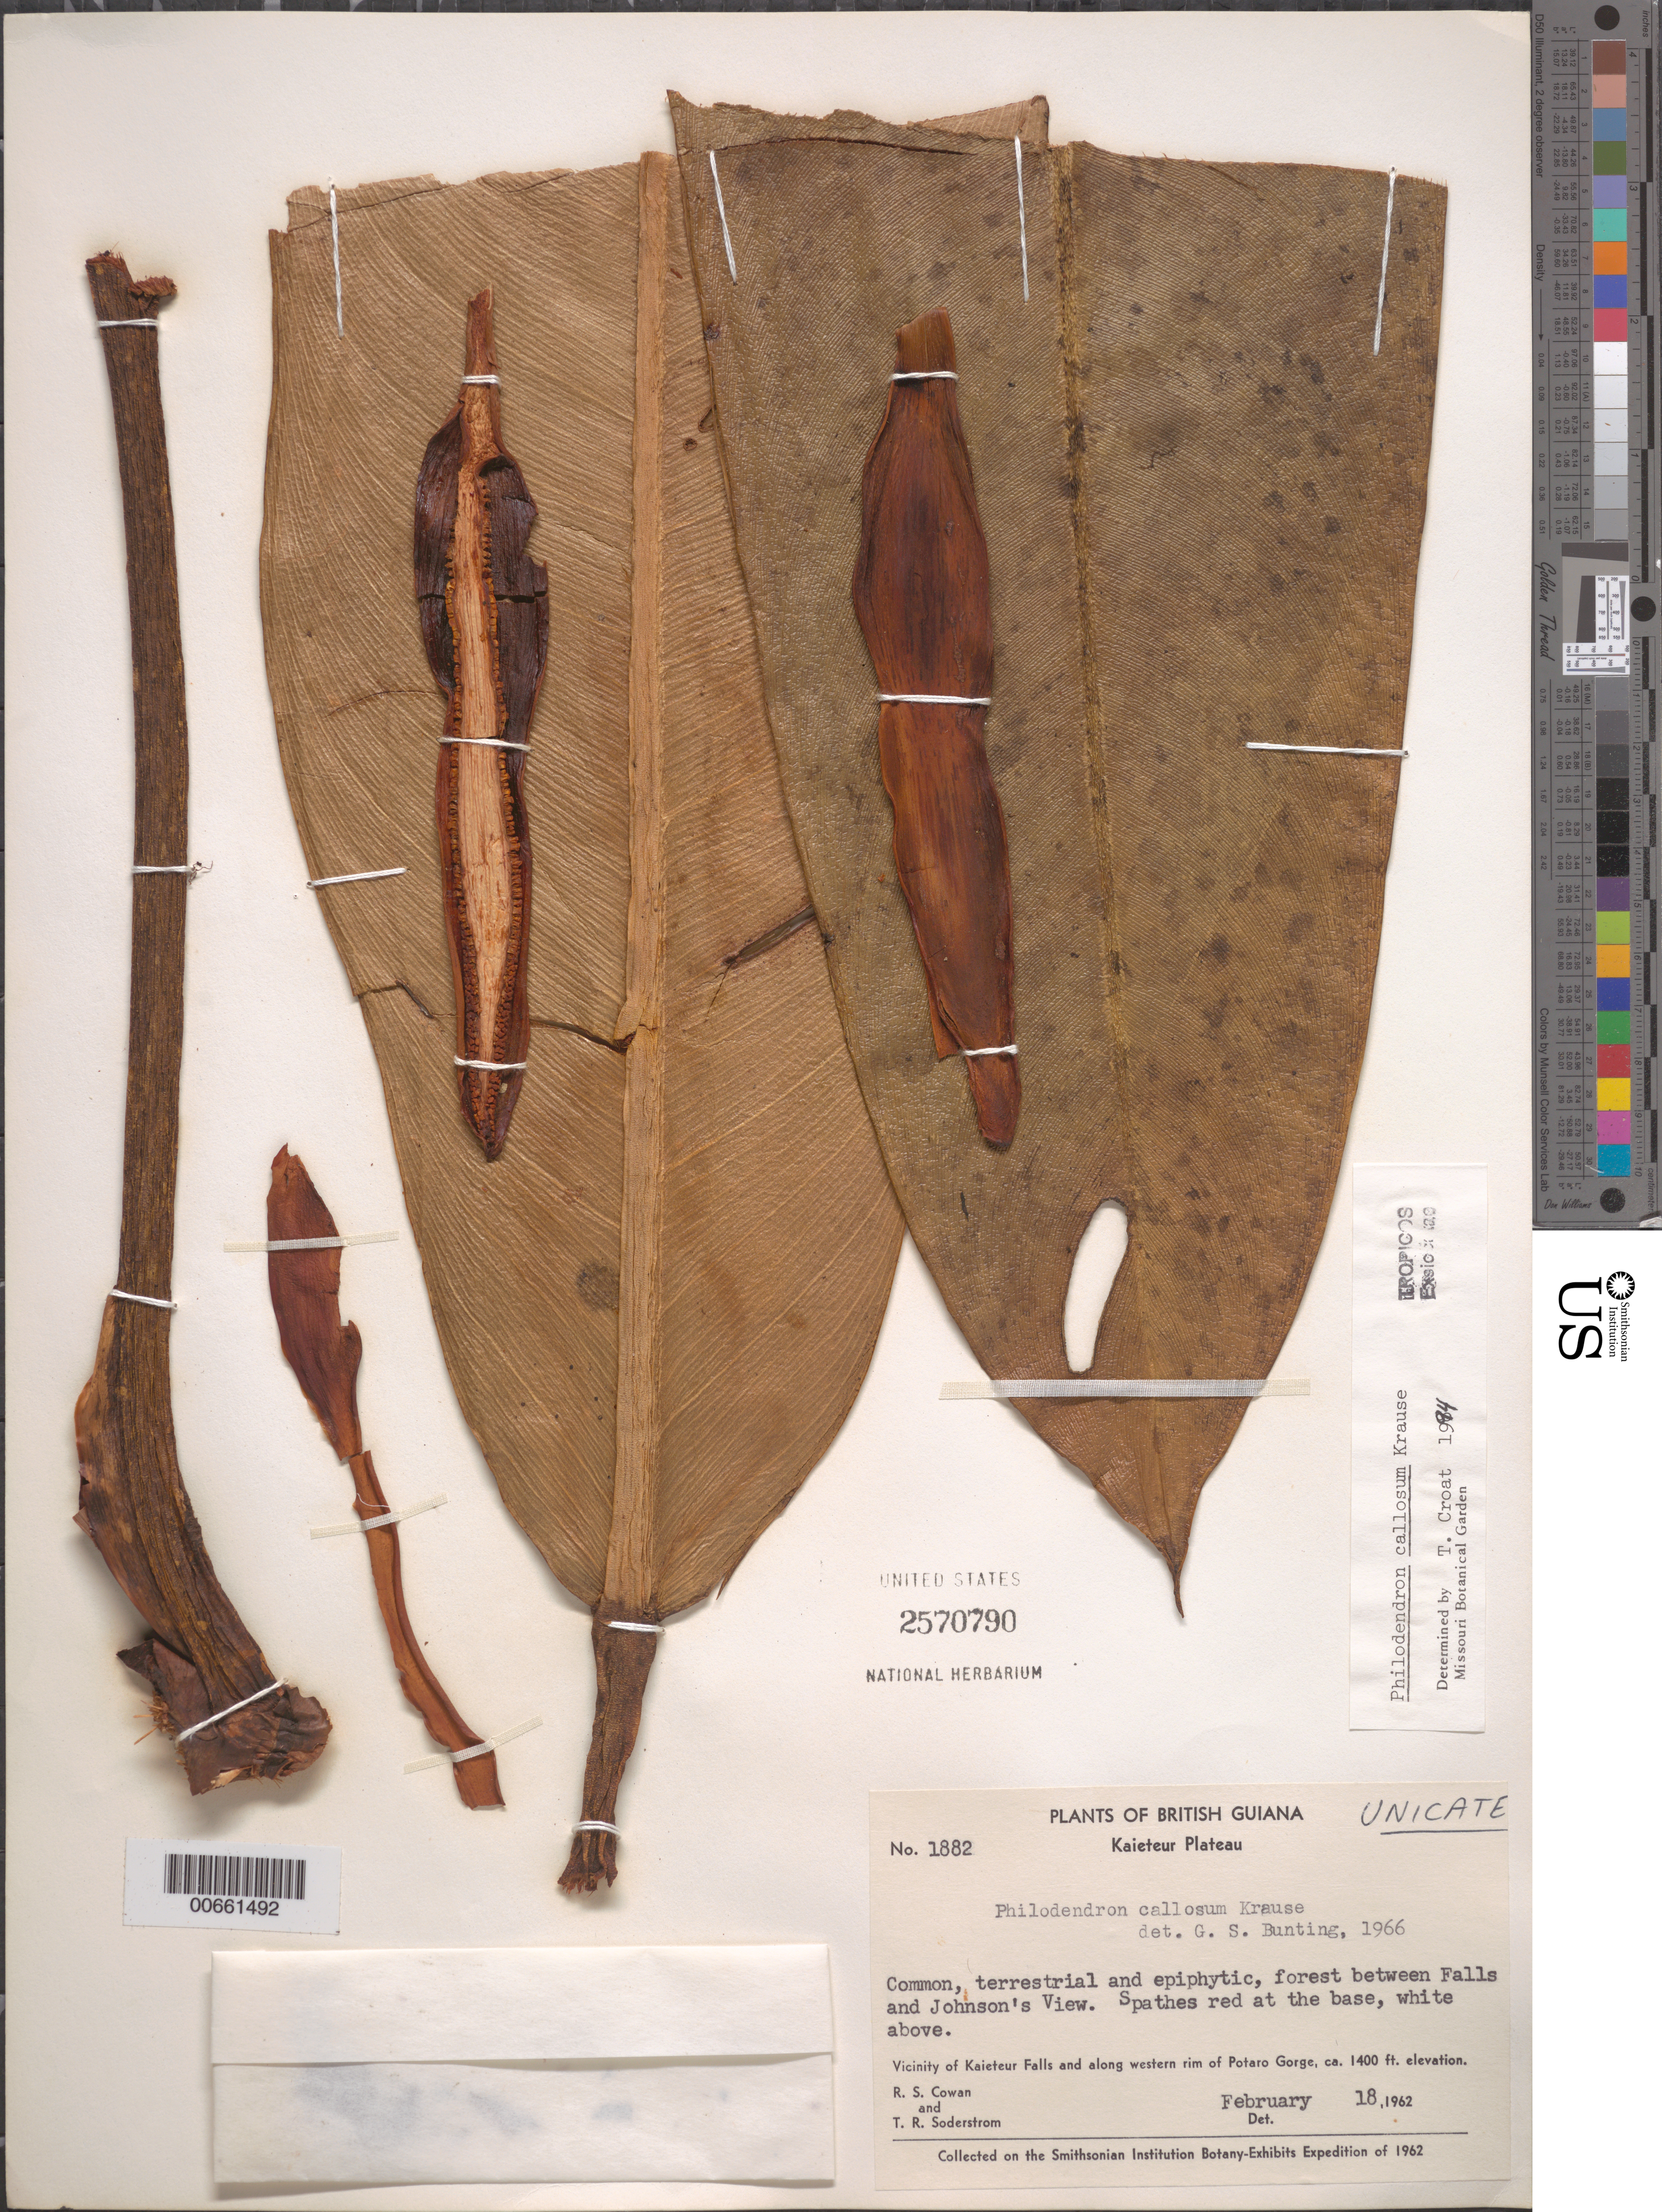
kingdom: Plantae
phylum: Tracheophyta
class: Liliopsida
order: Alismatales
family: Araceae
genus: Philodendron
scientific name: Philodendron callosum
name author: K. Krause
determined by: Croat, Thomas B., Missouri Botanical Garden (MO)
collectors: R. S. Cowan & T. R. Soderstrom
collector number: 1882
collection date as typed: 18-Feb-62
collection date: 1962-02-18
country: Guyana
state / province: Potaro-Siparuni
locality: Kaieteur Plateau, vicinity of Kaieteur Falls and western rim of Potaro Gorge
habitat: Forest between Falls and Johnson's View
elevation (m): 427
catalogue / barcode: US 2570790